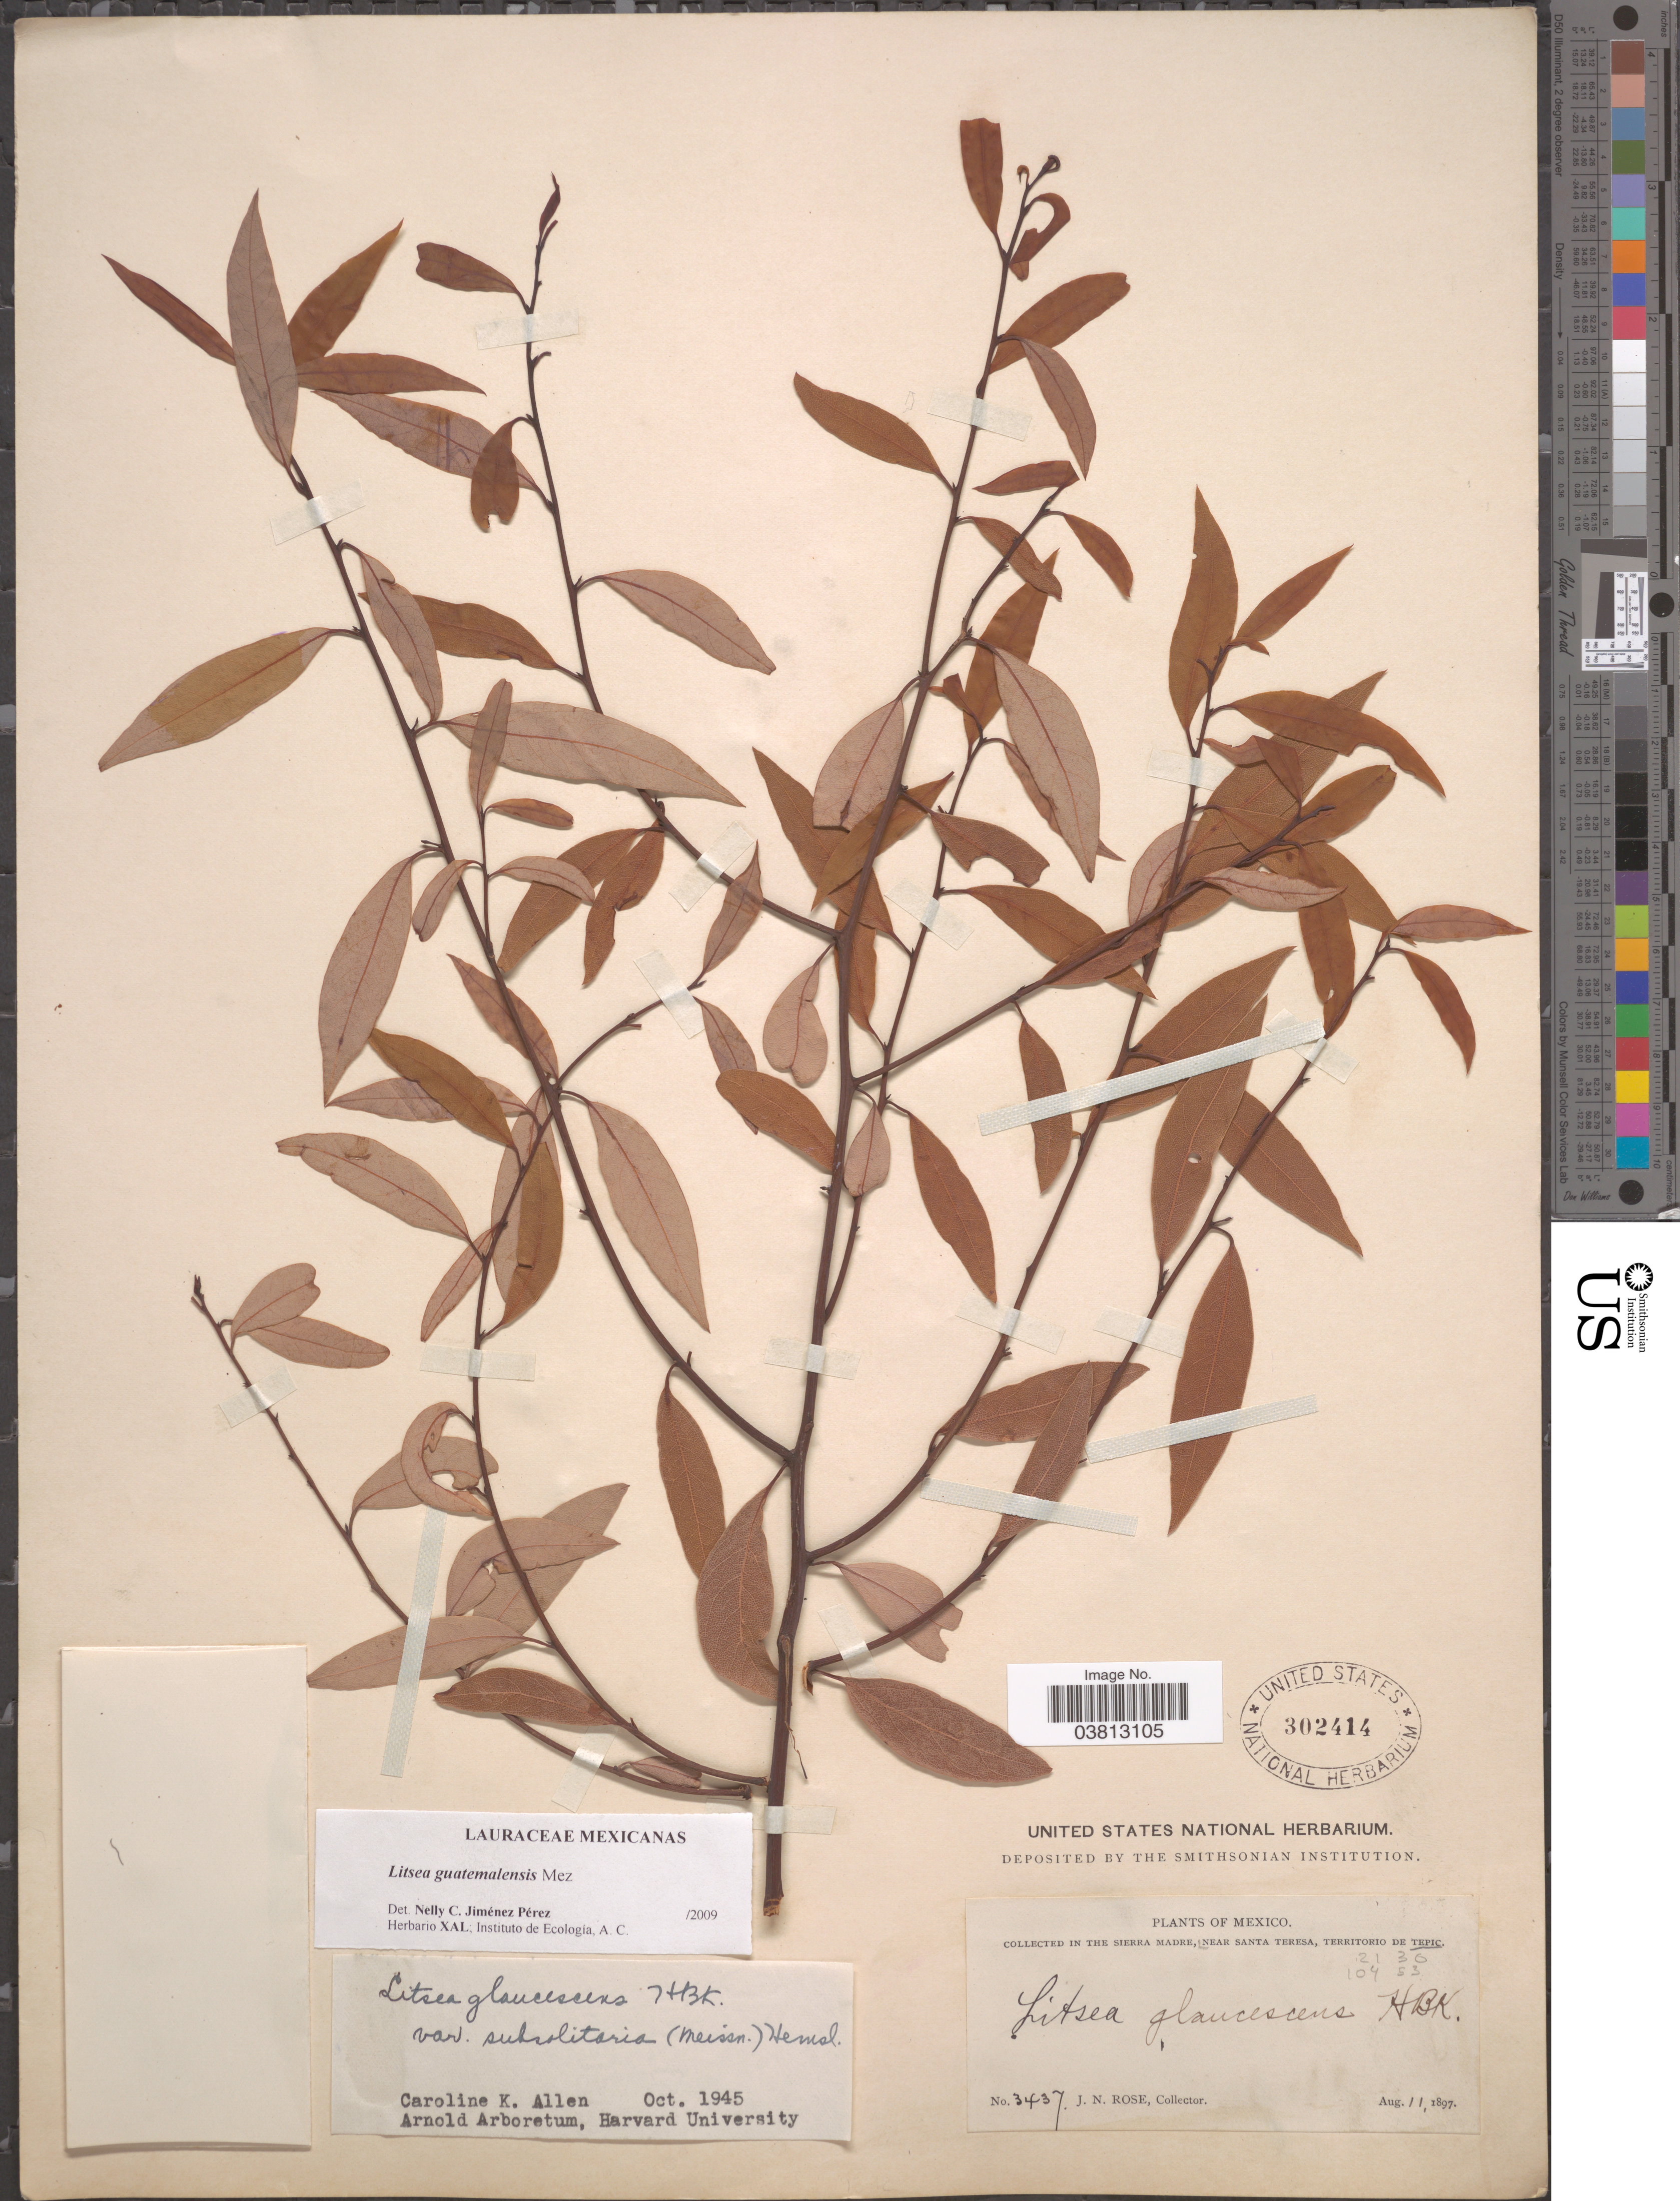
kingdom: Plantae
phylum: Tracheophyta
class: Magnoliopsida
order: Laurales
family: Lauraceae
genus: Litsea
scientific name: Litsea guatemalensis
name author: Mez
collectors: J. N. Rose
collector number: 3437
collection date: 1897-08-11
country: Mexico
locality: In the Sierra Madre, near Santa Teresa, Territorio de Tepic.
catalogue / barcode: US 302414